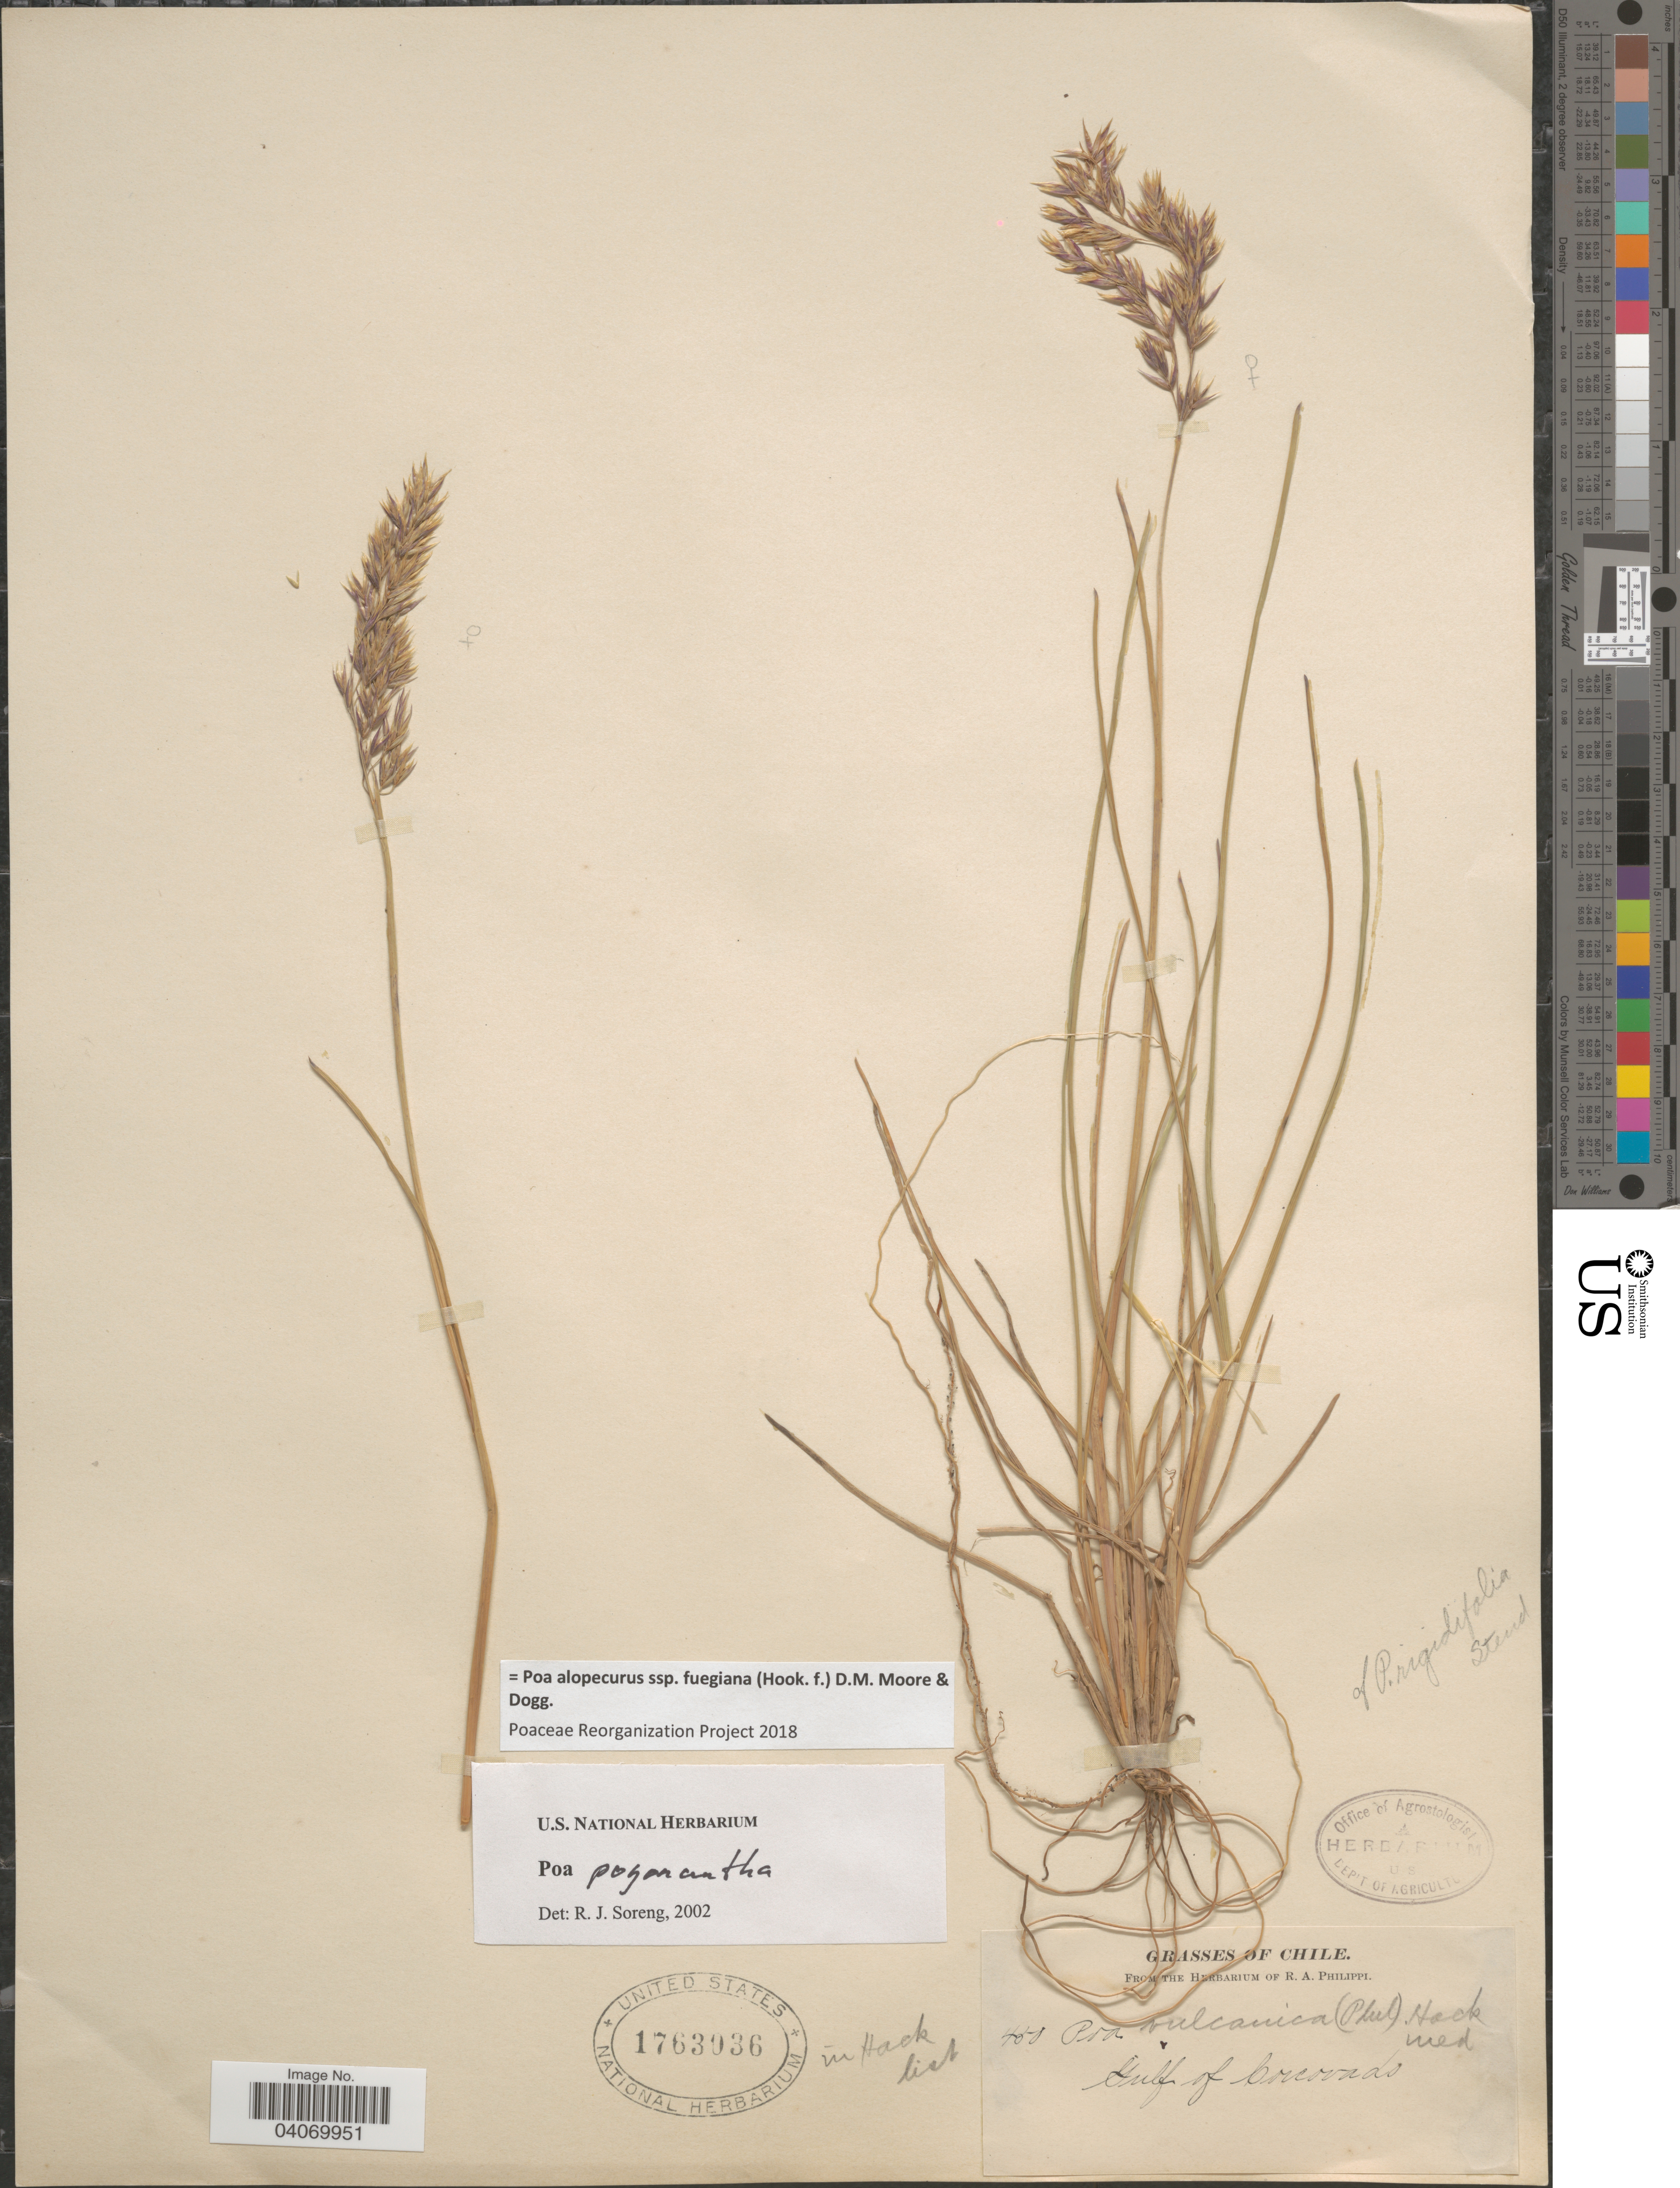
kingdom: Plantae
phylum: Tracheophyta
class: Liliopsida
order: Poales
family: Poaceae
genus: Poa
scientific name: Poa alopecurus subsp. fuegiana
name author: (Hook. f.) D.M. Moore & Dogg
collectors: ex. herb. R.A. Philippi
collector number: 450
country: Chile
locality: Gulf of Corcovado.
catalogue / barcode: US 1763036